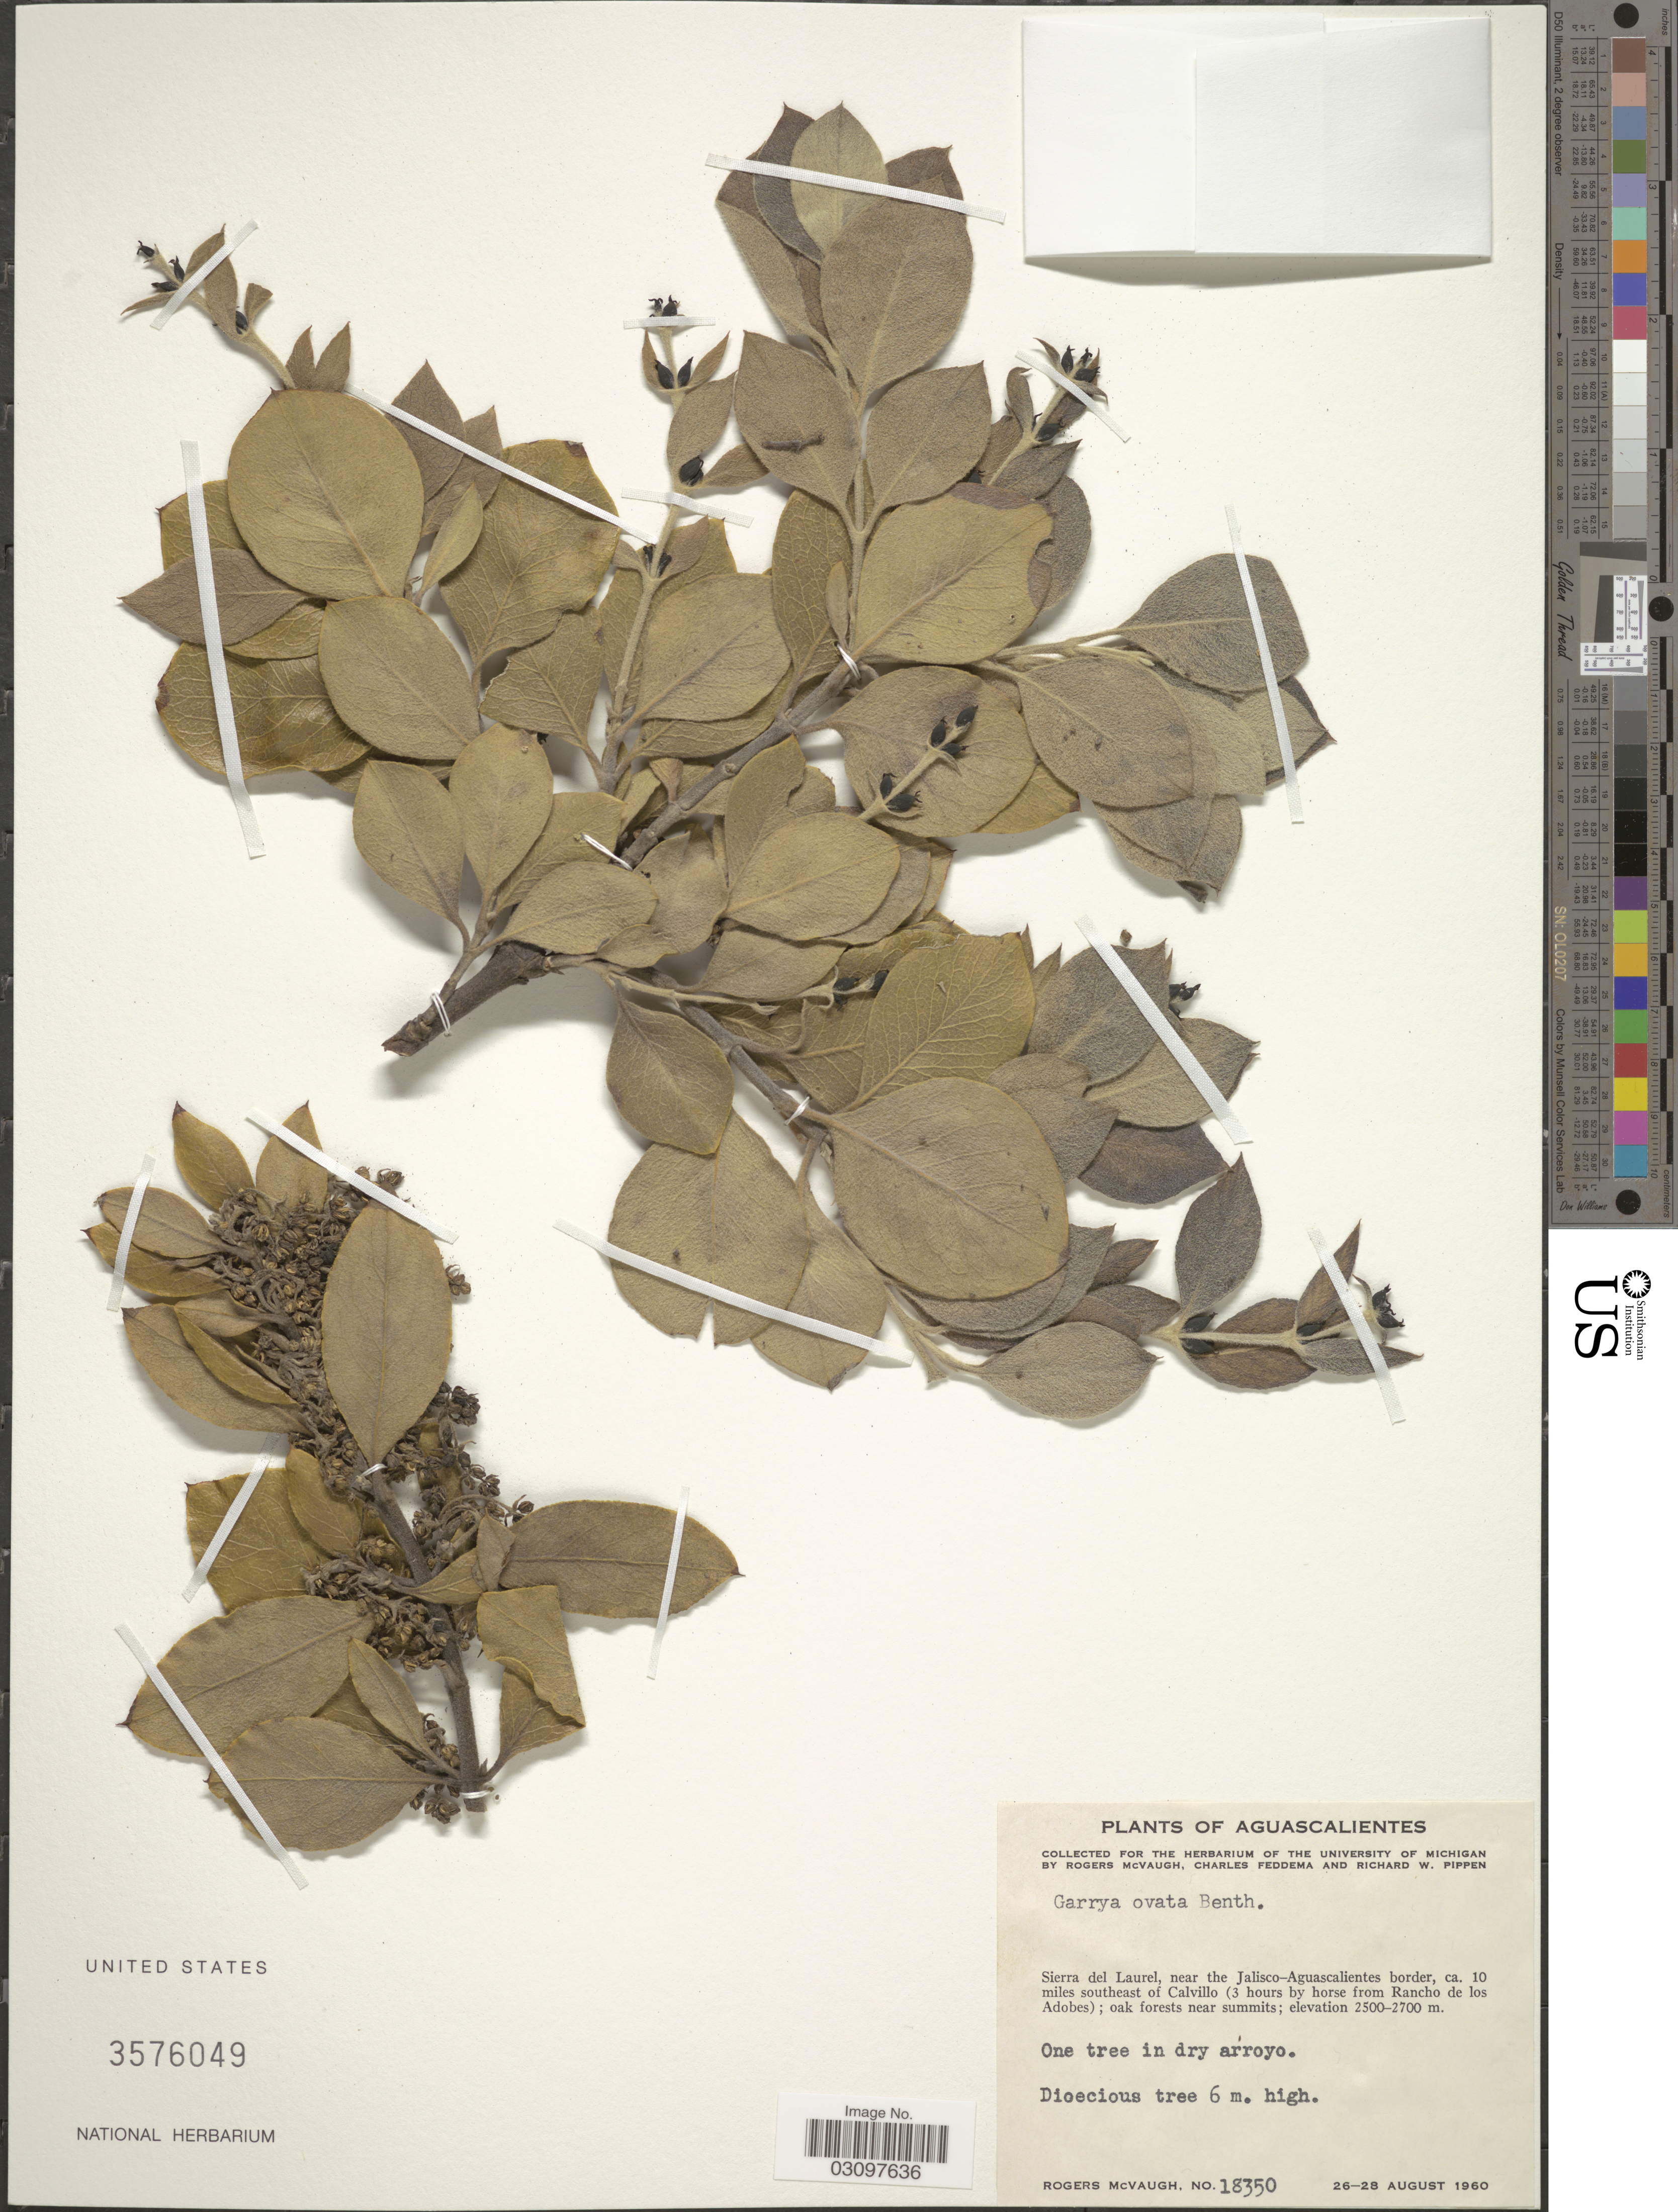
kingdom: Plantae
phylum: Tracheophyta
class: Magnoliopsida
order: Garryales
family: Garryaceae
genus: Garrya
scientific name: Garrya ovata subsp. goldmanii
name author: (Wooton & Standl.) Dahling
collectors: R. McVaugh, C. Feddema & R. W. Pippen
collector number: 18350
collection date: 1960-08-26/1960-08-28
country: Mexico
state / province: Aguascalientes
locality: Sierra del Laurel, near the Jalisco-Aguacalientes border, ca. 10 miles southeast of Calvillo (3 hours by horse from Rancho de los Adobes); oakes forest near summits.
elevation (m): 2500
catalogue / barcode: US 3576049